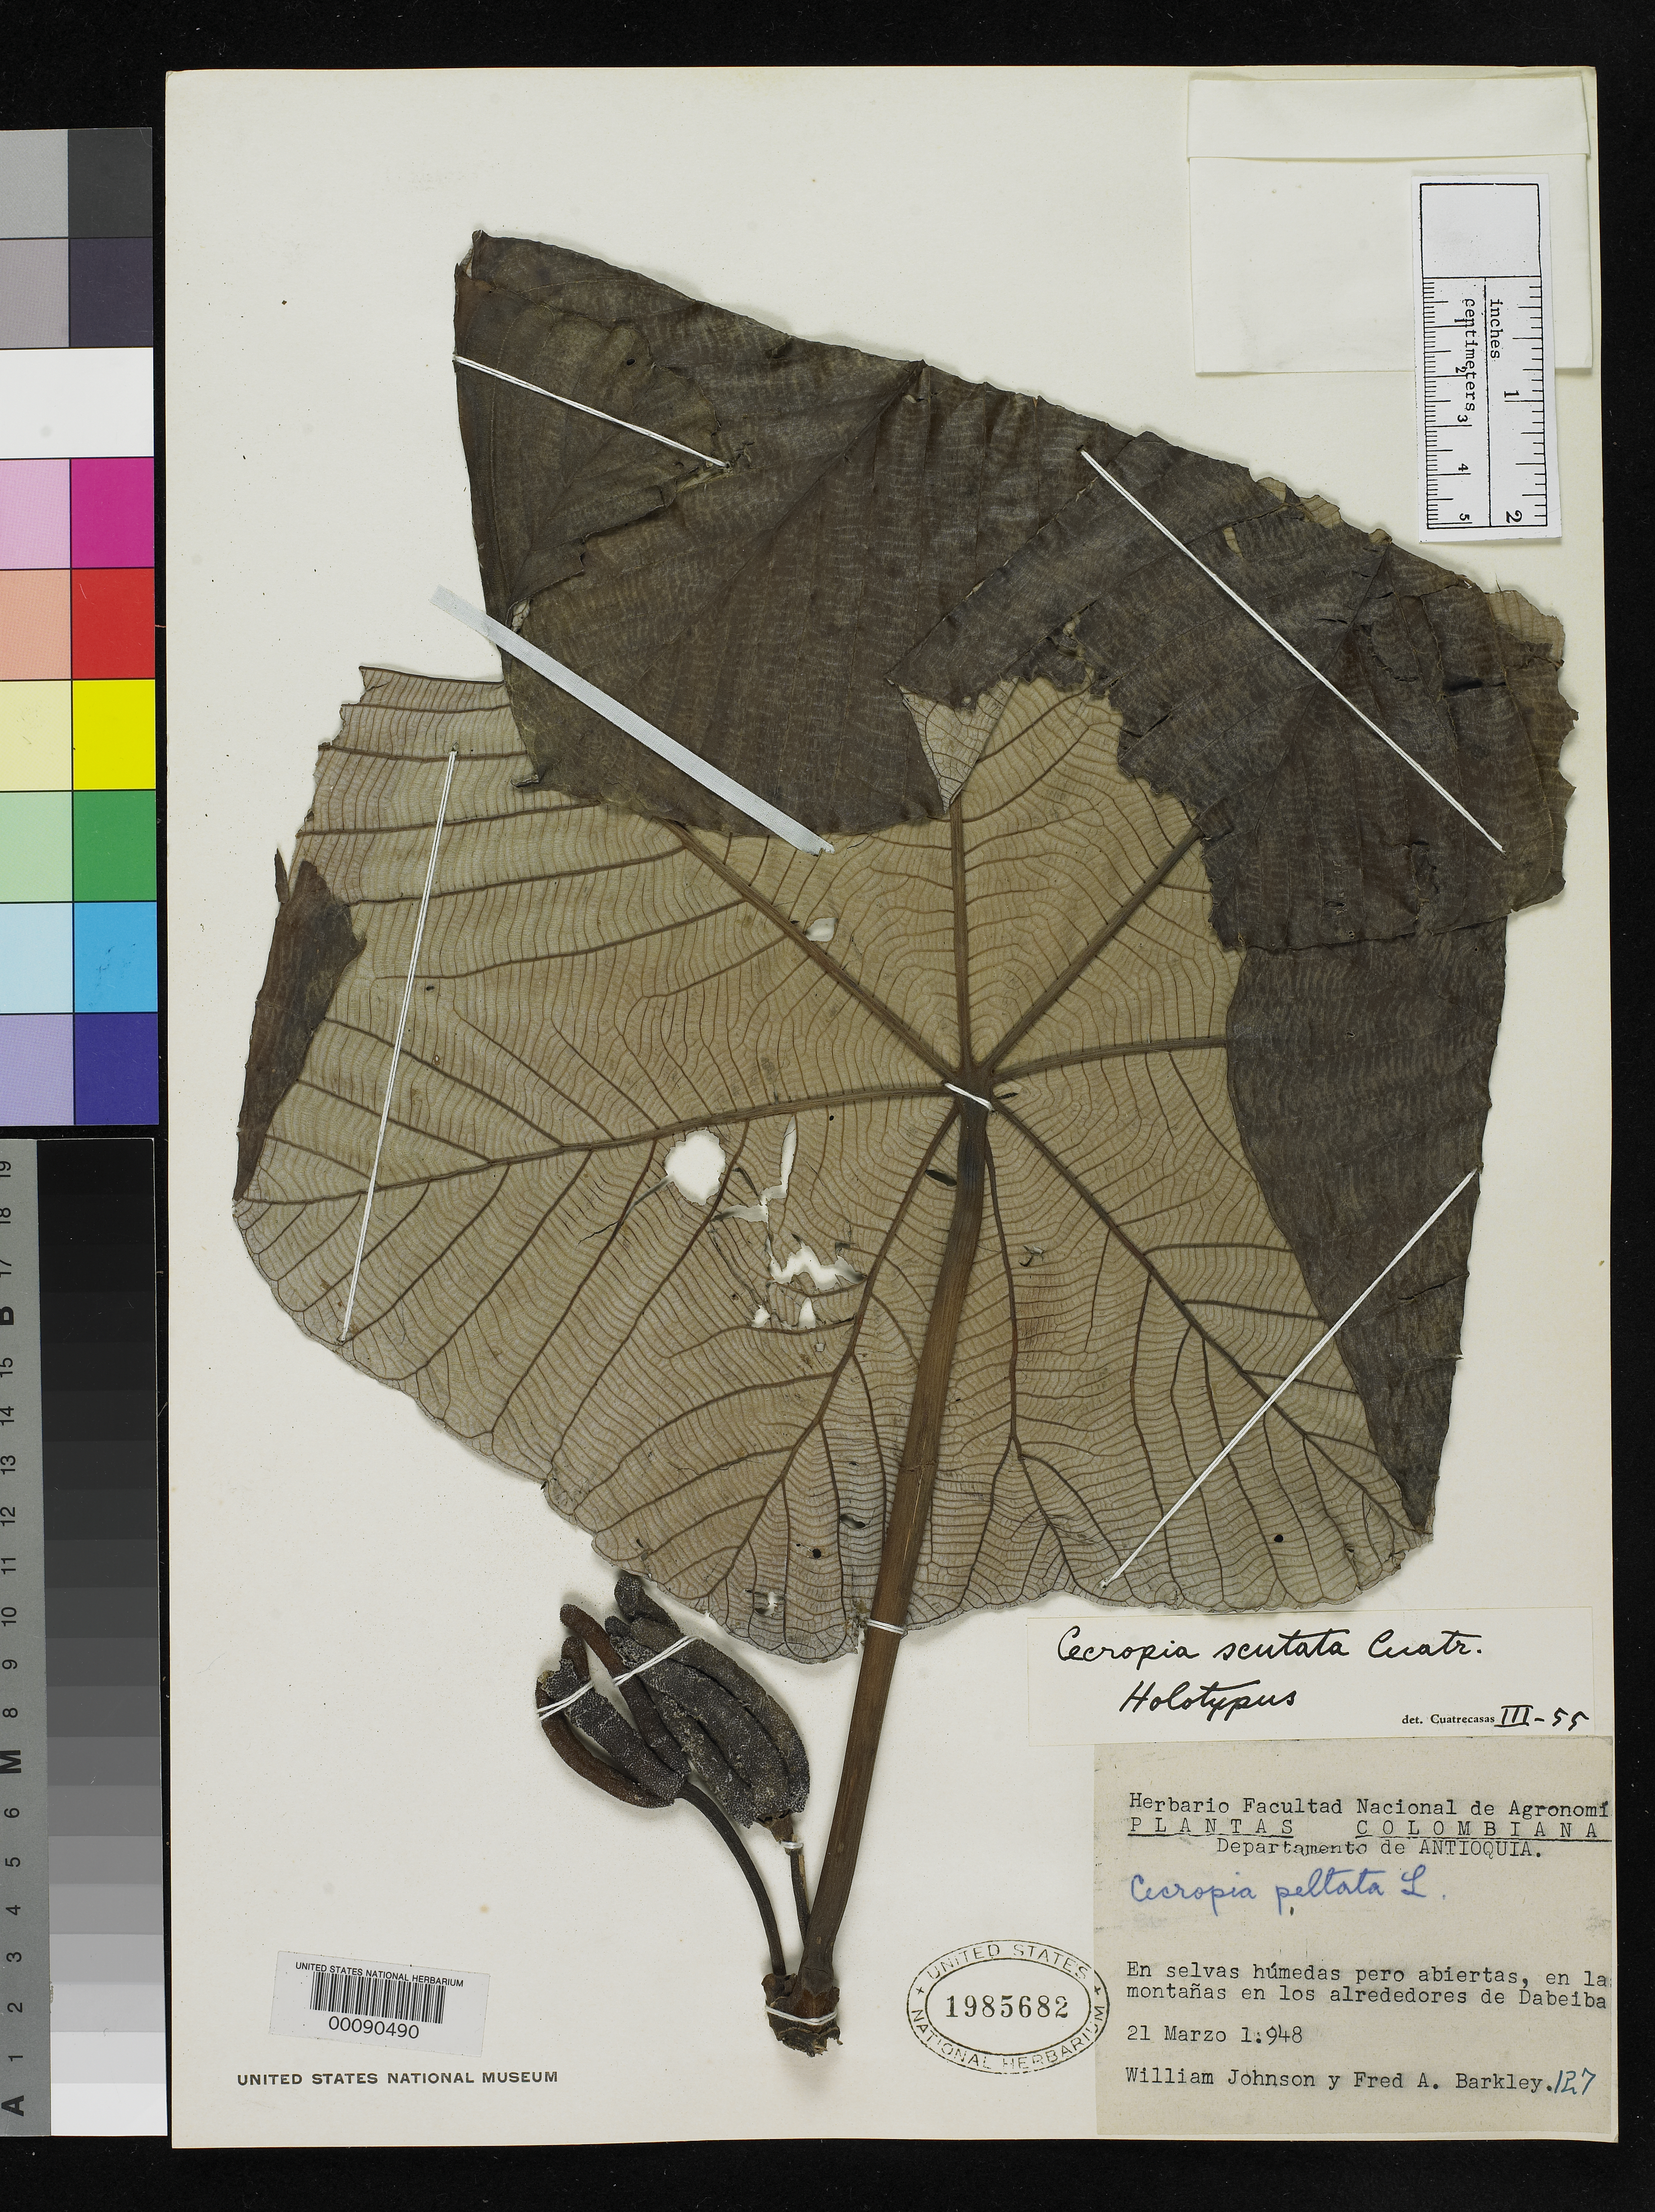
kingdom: Plantae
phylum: Tracheophyta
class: Magnoliopsida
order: Rosales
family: Urticaceae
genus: Cecropia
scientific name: Cecropia scutata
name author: Cuatrec.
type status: Holotype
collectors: W. M. Johnson & F. A. Barkley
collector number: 127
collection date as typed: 21 Mar 1948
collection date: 1948-03-21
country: Colombia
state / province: Antioquia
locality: Alrededores de Dabeida.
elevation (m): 400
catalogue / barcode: US 1985682